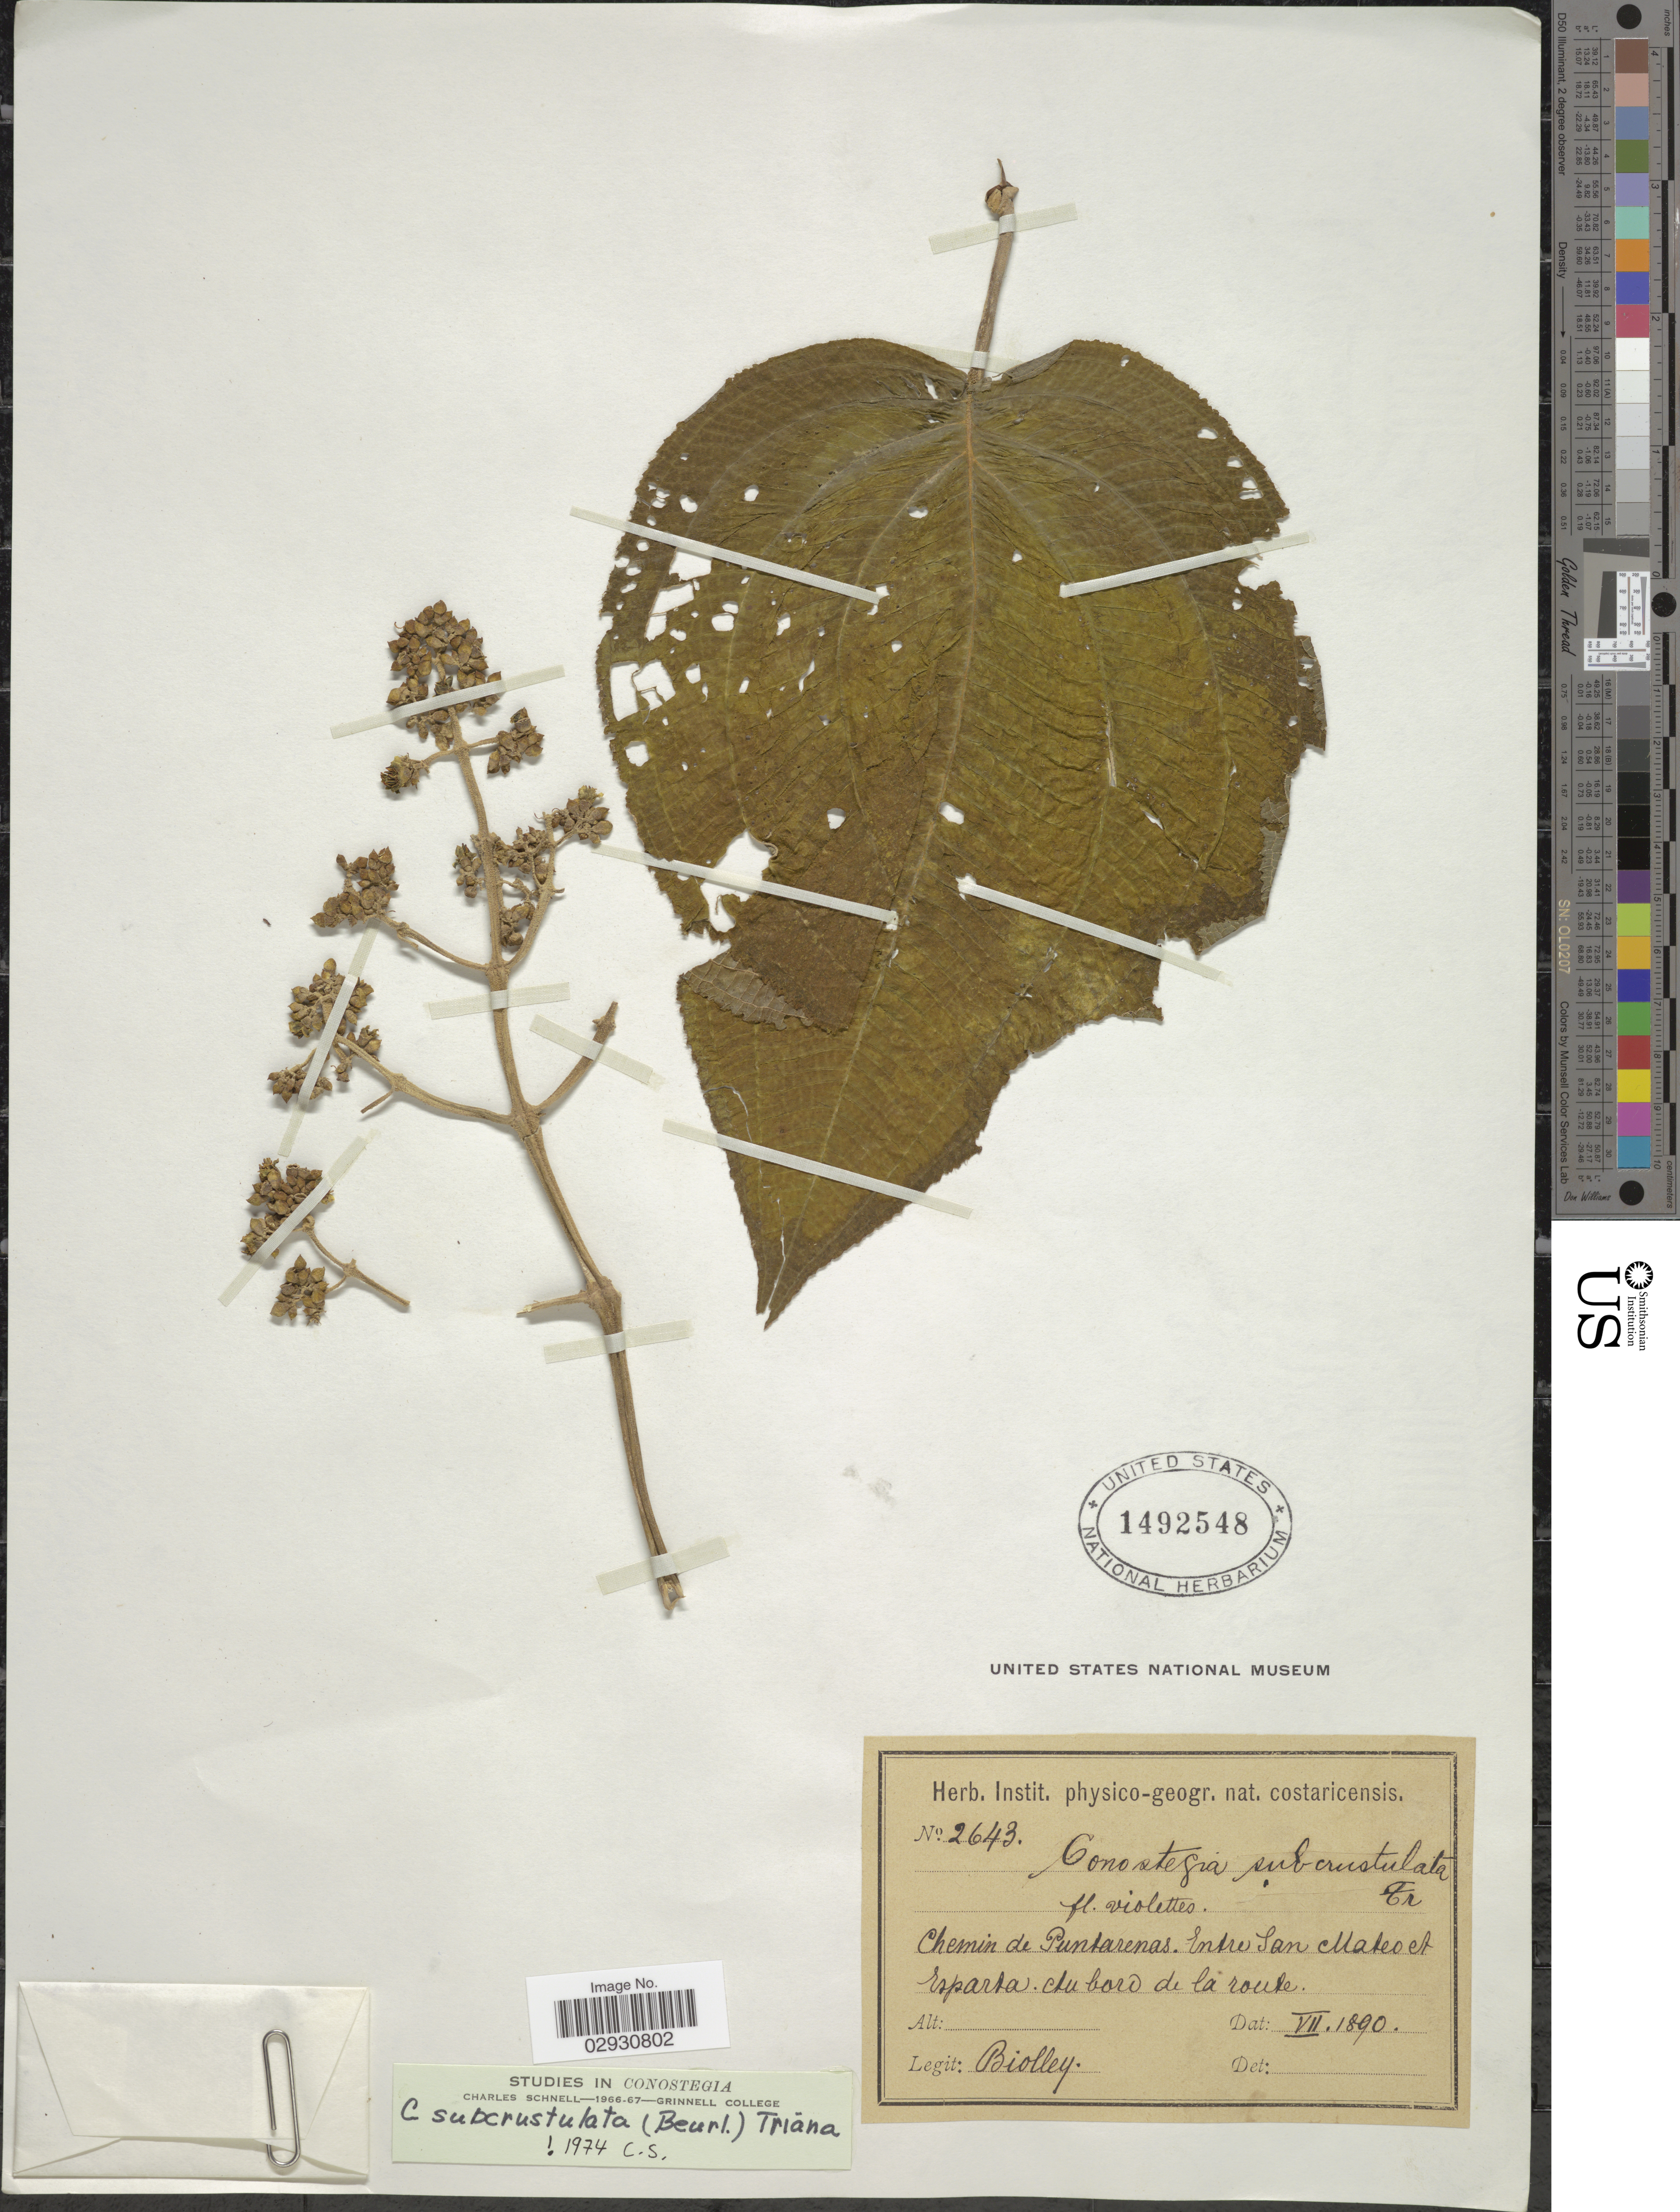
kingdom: Plantae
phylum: Tracheophyta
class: Magnoliopsida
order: Myrtales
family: Melastomataceae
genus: Conostegia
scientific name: Conostegia subcrustulata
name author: (Beurl.) Triana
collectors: Biolley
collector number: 2643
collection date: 1890-07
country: Costa Rica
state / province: Puntarenas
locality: Chemin de Puntarenas. Entre San Mateo et Esparta. Au bord de la route.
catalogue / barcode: US 1492548